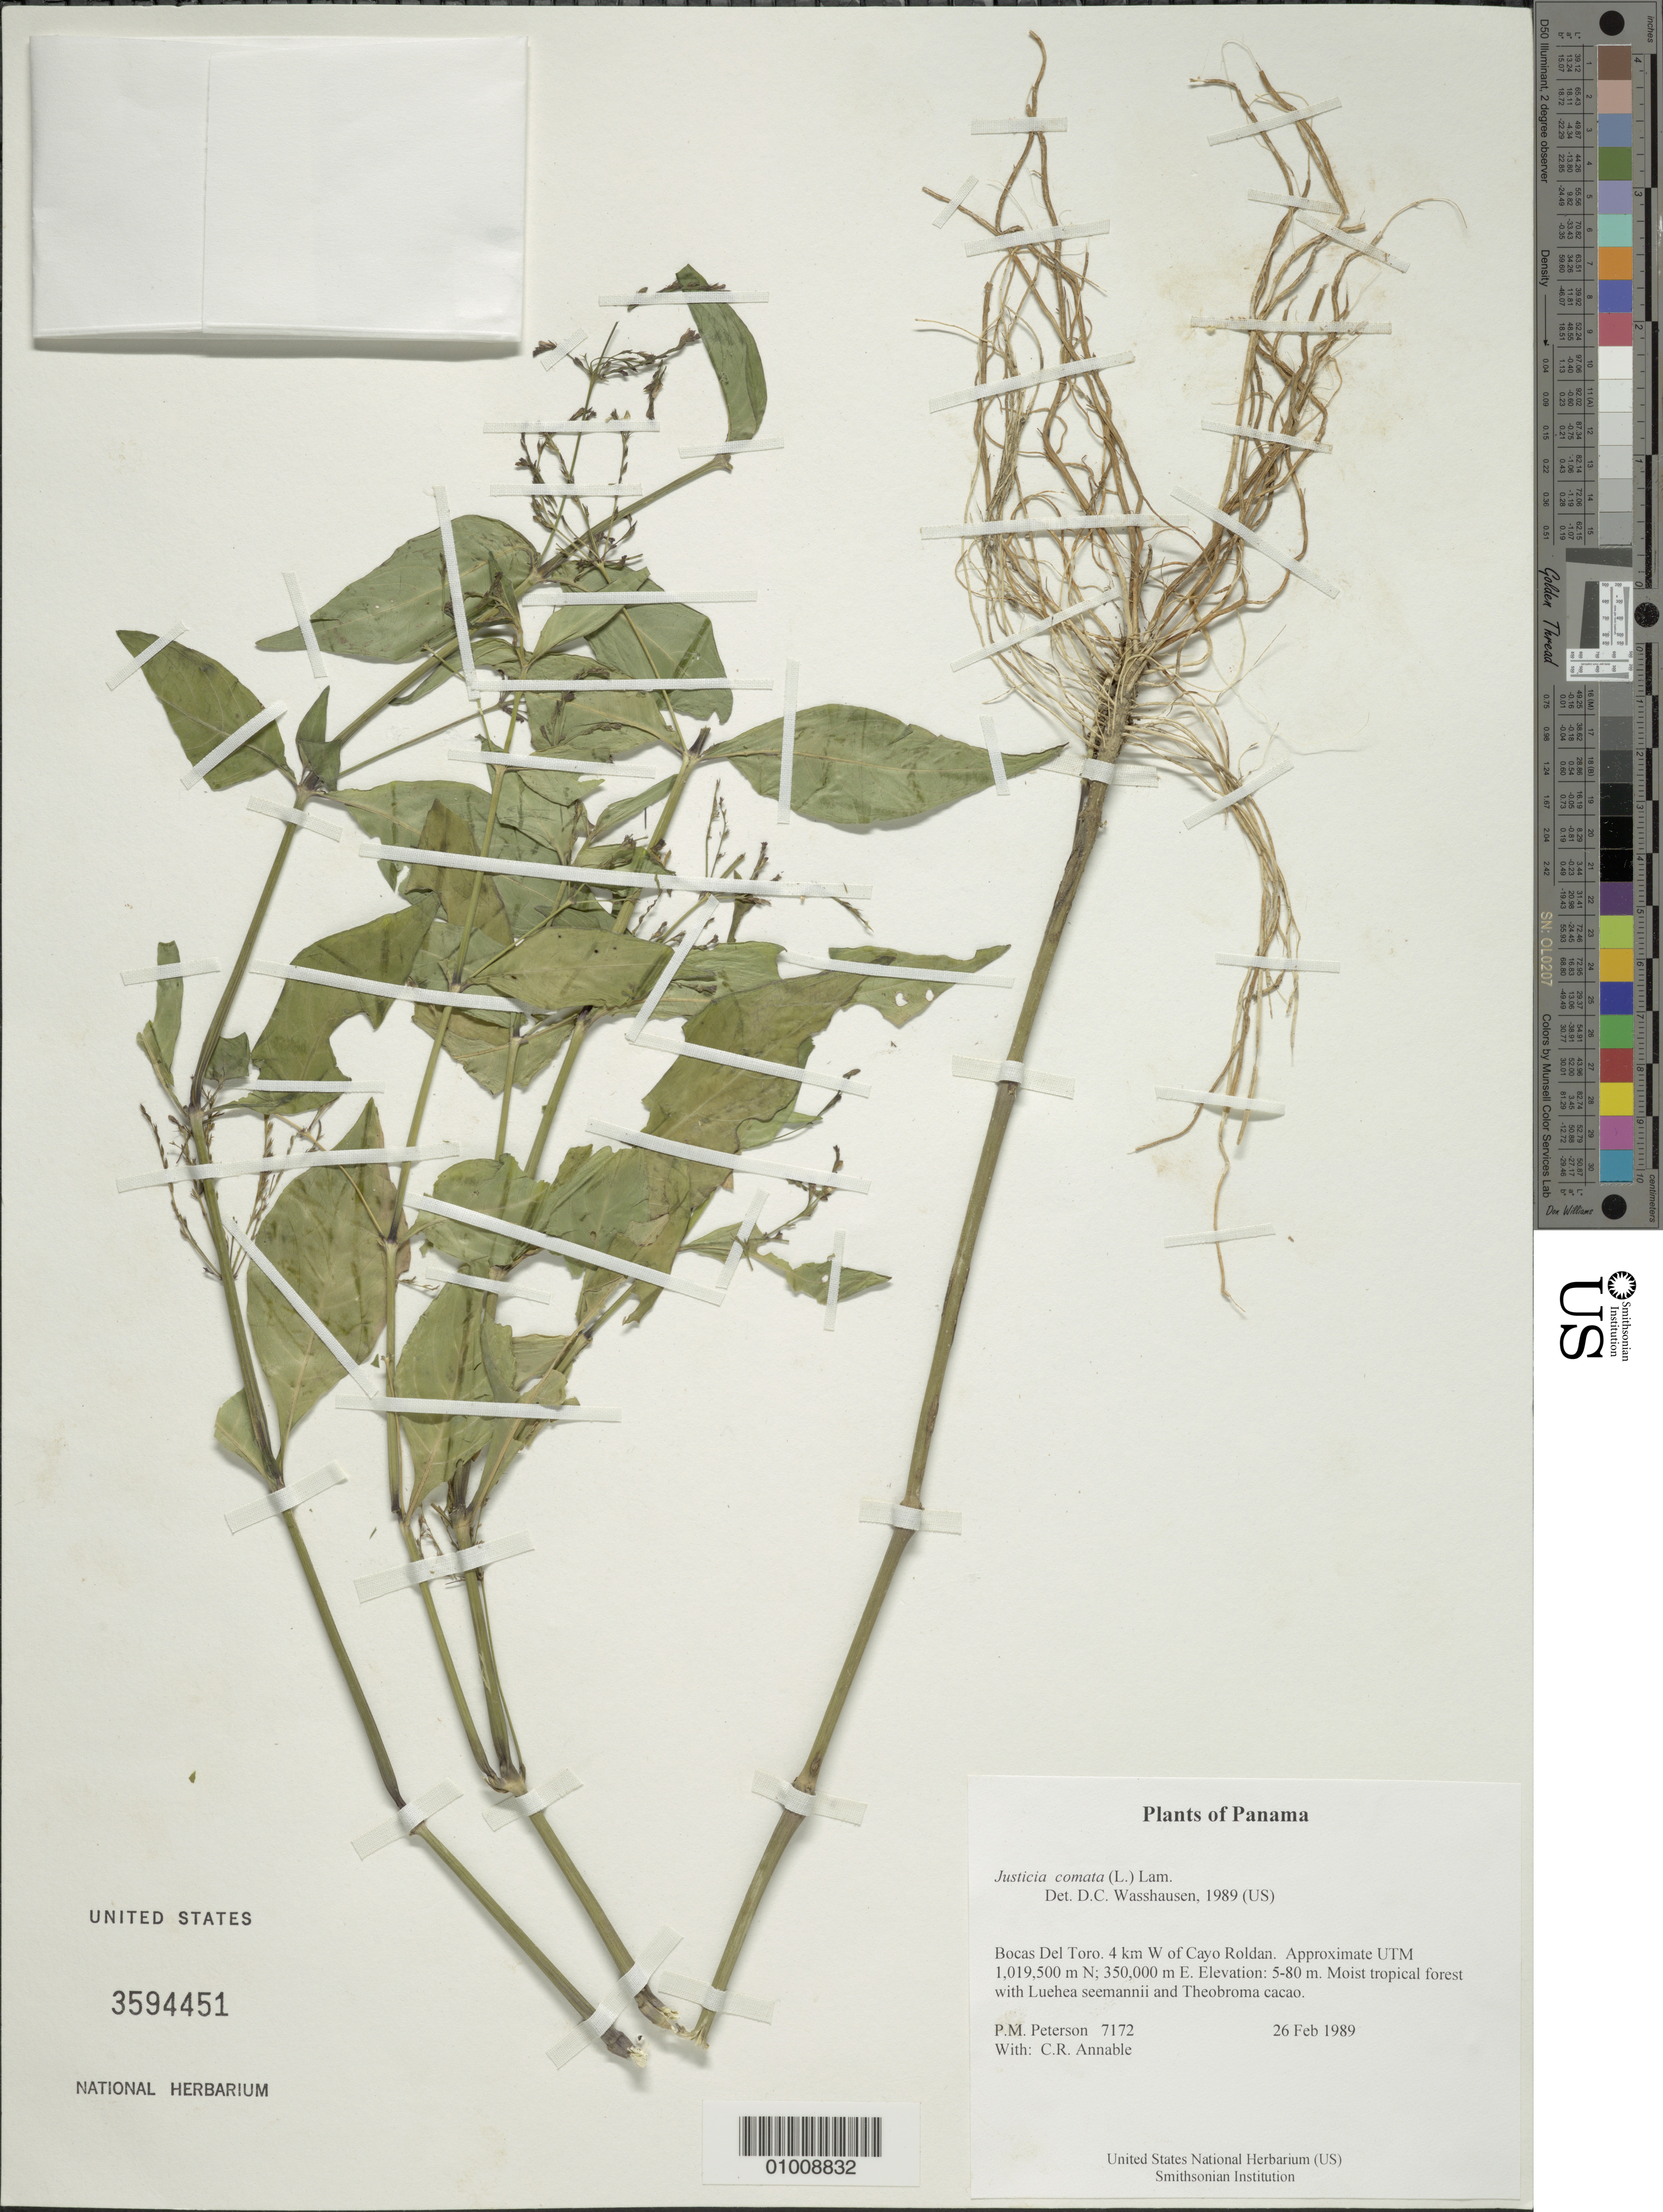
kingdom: Plantae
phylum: Tracheophyta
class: Magnoliopsida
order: Lamiales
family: Acanthaceae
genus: Justicia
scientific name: Justicia comata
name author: (L.) Lam.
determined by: Wasshausen, Dieter C., (BOT), Smithsonian Institution - National Museum of Natural History (UNITED STATES)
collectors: P. M. Peterson & C. R. Annable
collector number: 07172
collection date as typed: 26 Feb 1989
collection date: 1989-02-26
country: Panama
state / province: Bocas del Toro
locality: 4 km W of Cayo Roldan. Approximate UTM 1,019,500 m N; 350,000 m E.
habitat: Moist tropical forest with Luehea seemannii and Theobroma cacao.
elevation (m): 5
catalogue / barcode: US 3594451